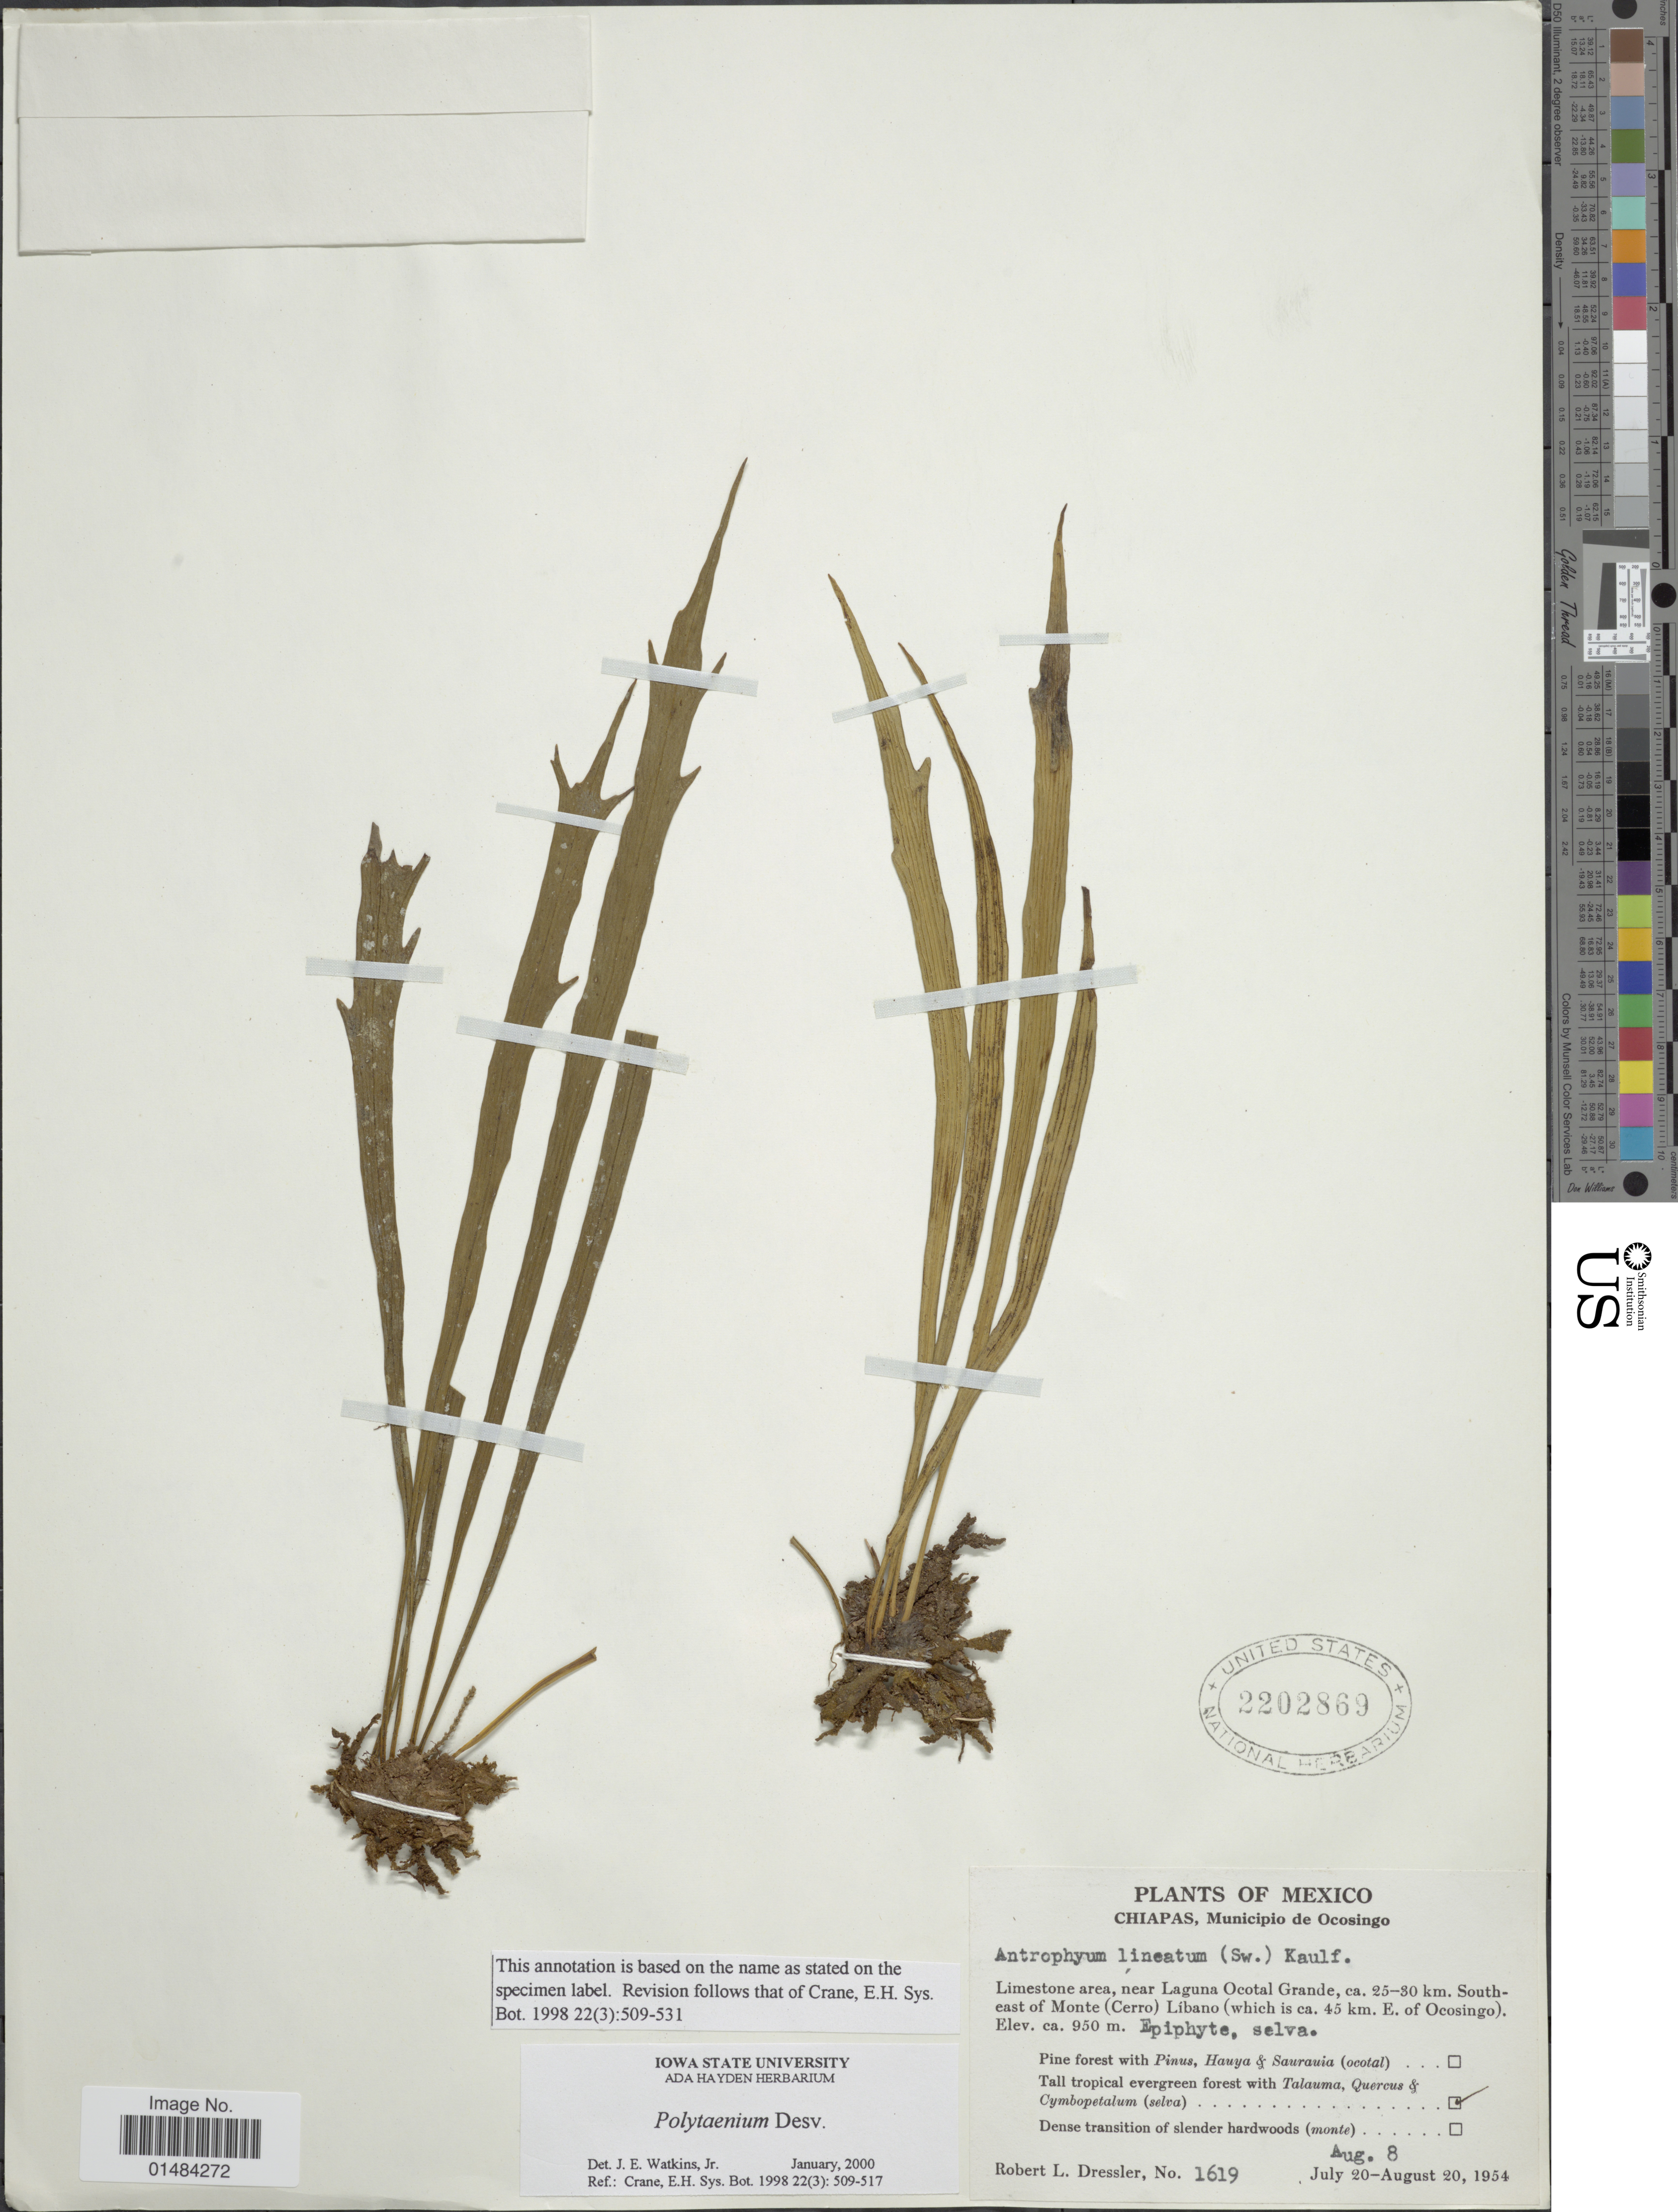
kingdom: Plantae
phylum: Tracheophyta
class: Polypodiopsida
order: Polypodiales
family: Pteridaceae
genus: Polytaenium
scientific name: Polytaenium lineatum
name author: (Sw.) J. Sm.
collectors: R. Dressler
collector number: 1619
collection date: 1954-08-08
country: Mexico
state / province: Chiapas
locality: Mexico, Municipio de Ocosingo, limestone area, near Laguna Ocotal Grande, ca 25-30 km. South-east of Monte (Cerro) Libano (which is ca. 45 km. E. of Ocosingo).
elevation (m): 950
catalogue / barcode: US 2202869